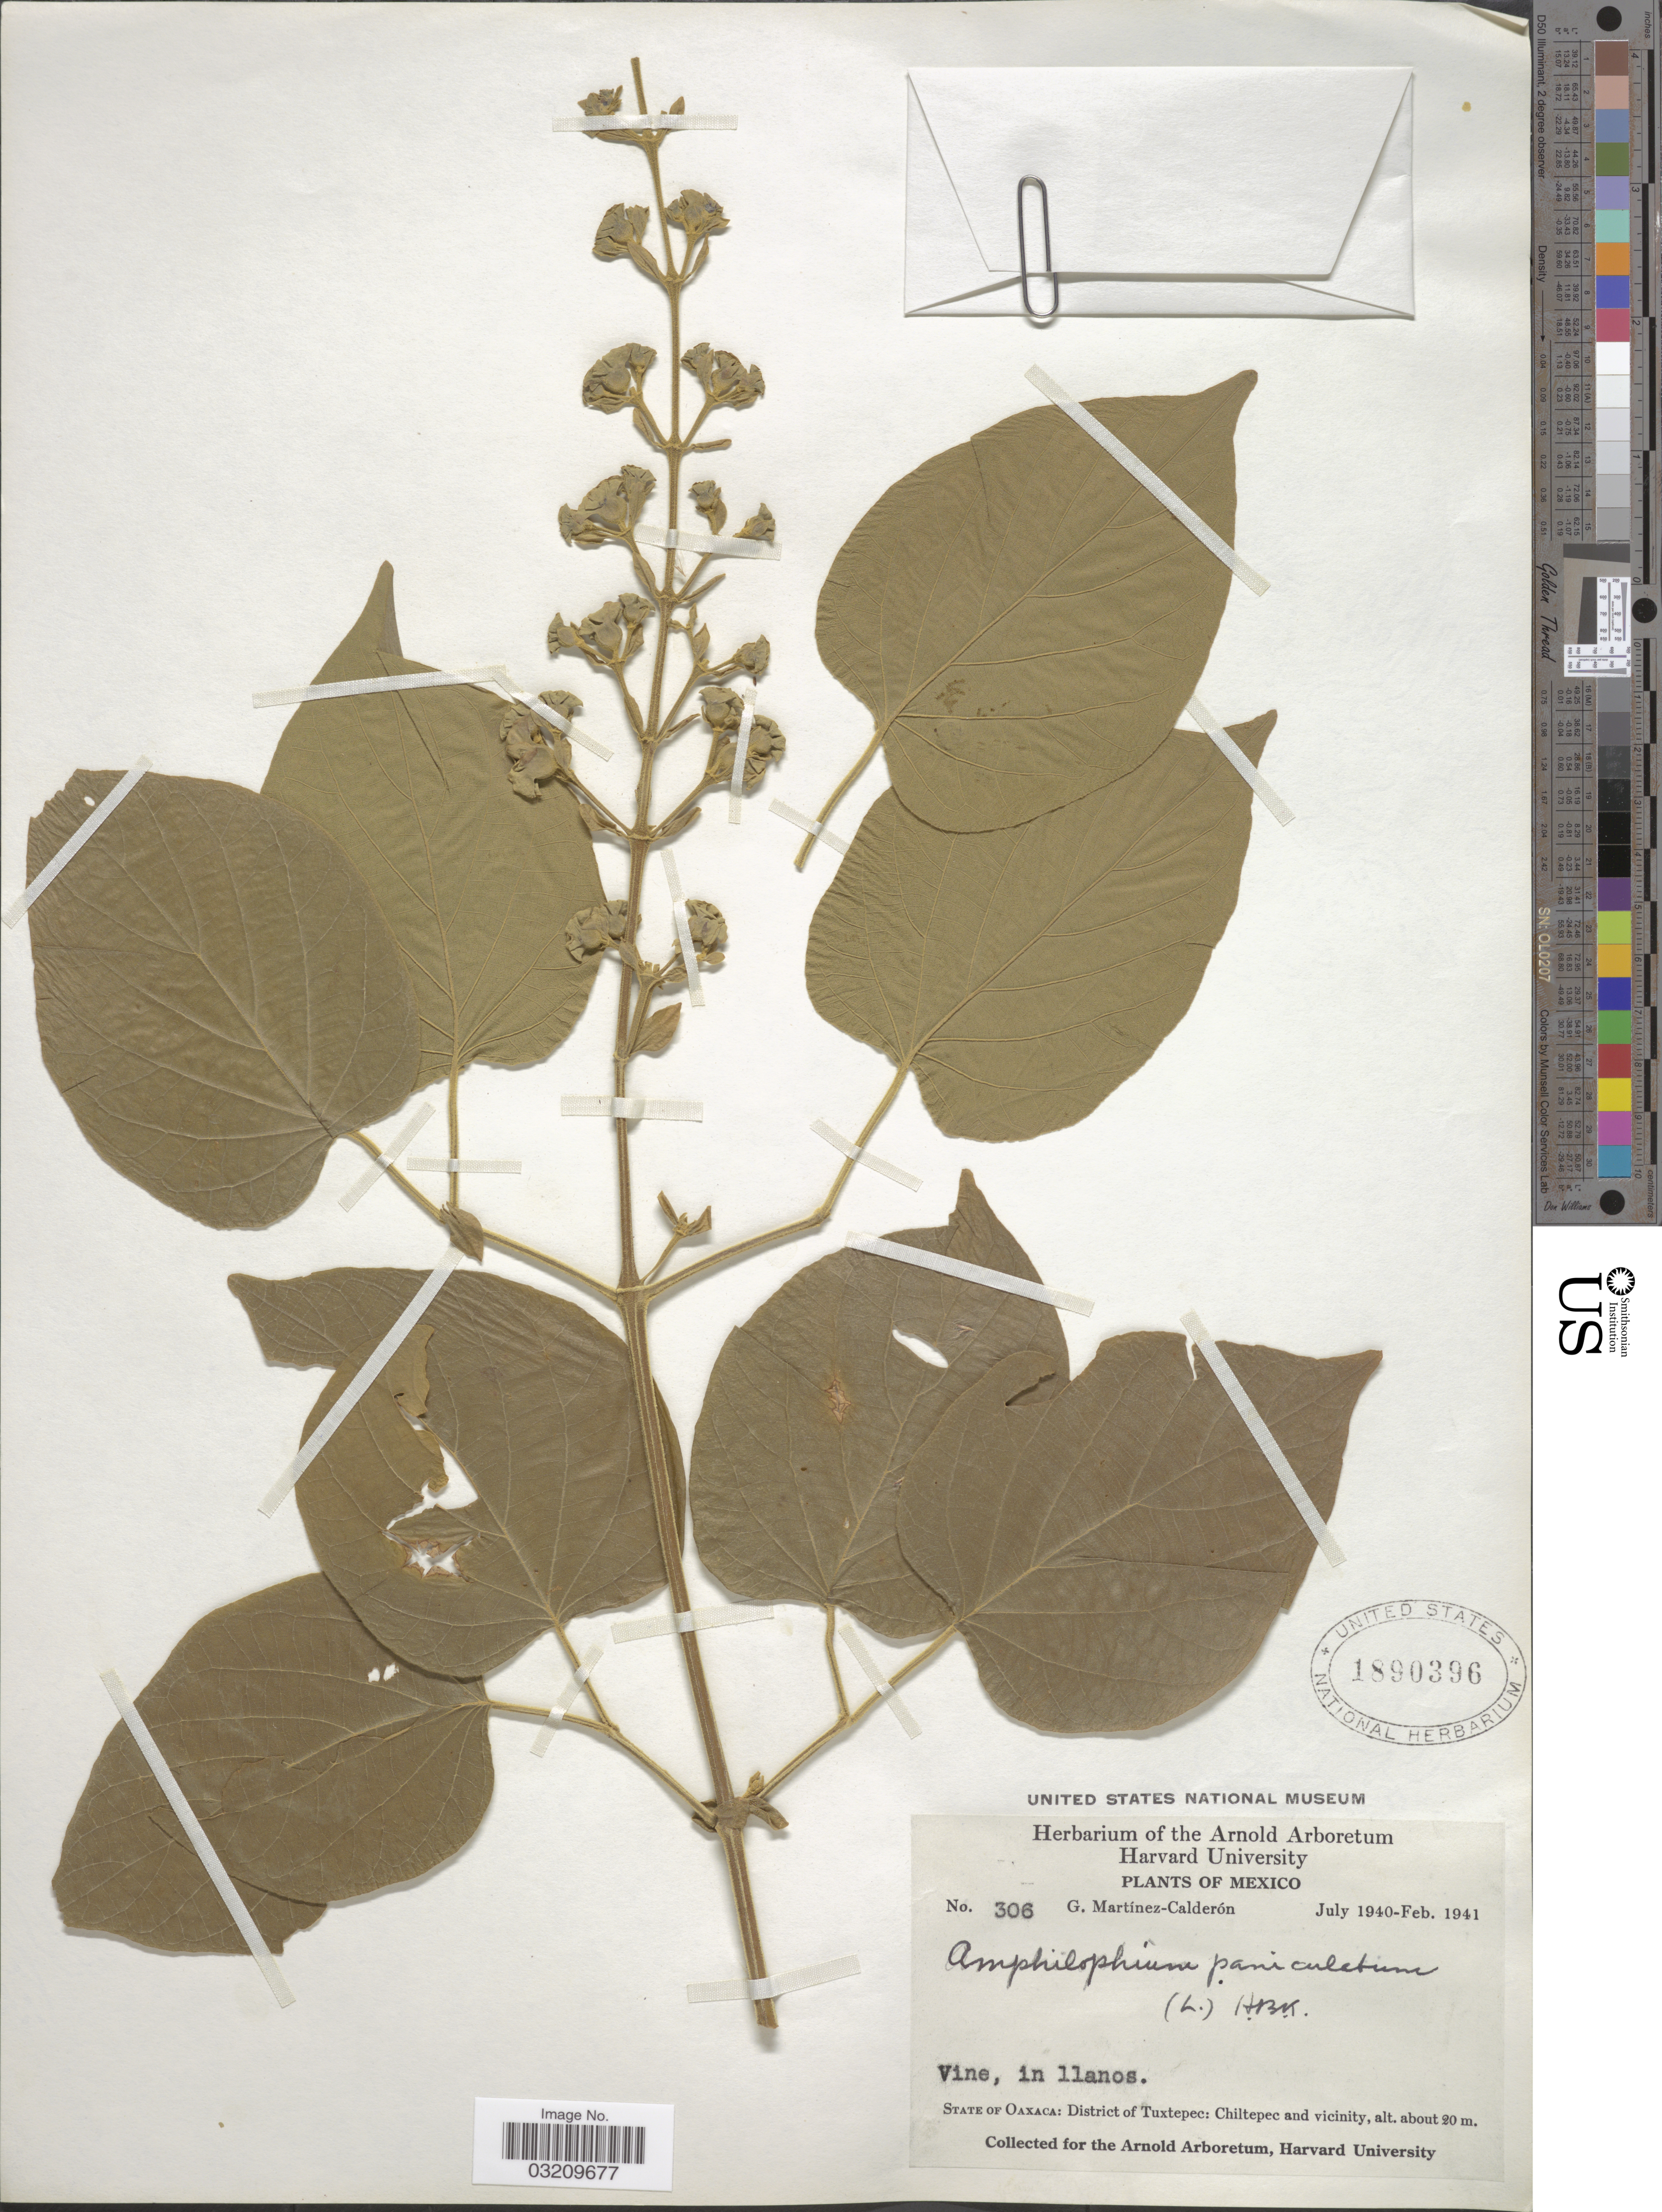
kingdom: Plantae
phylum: Tracheophyta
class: Magnoliopsida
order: Lamiales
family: Bignoniaceae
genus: Amphilophium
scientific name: Amphilophium paniculatum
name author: (L.) Kunth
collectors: G. Martínez Calderón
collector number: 306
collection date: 1940-07/1941-02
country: Mexico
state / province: Oaxaca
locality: District of Tuxtepec: Chiltepec and vicinity.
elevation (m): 20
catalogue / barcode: US 1890396